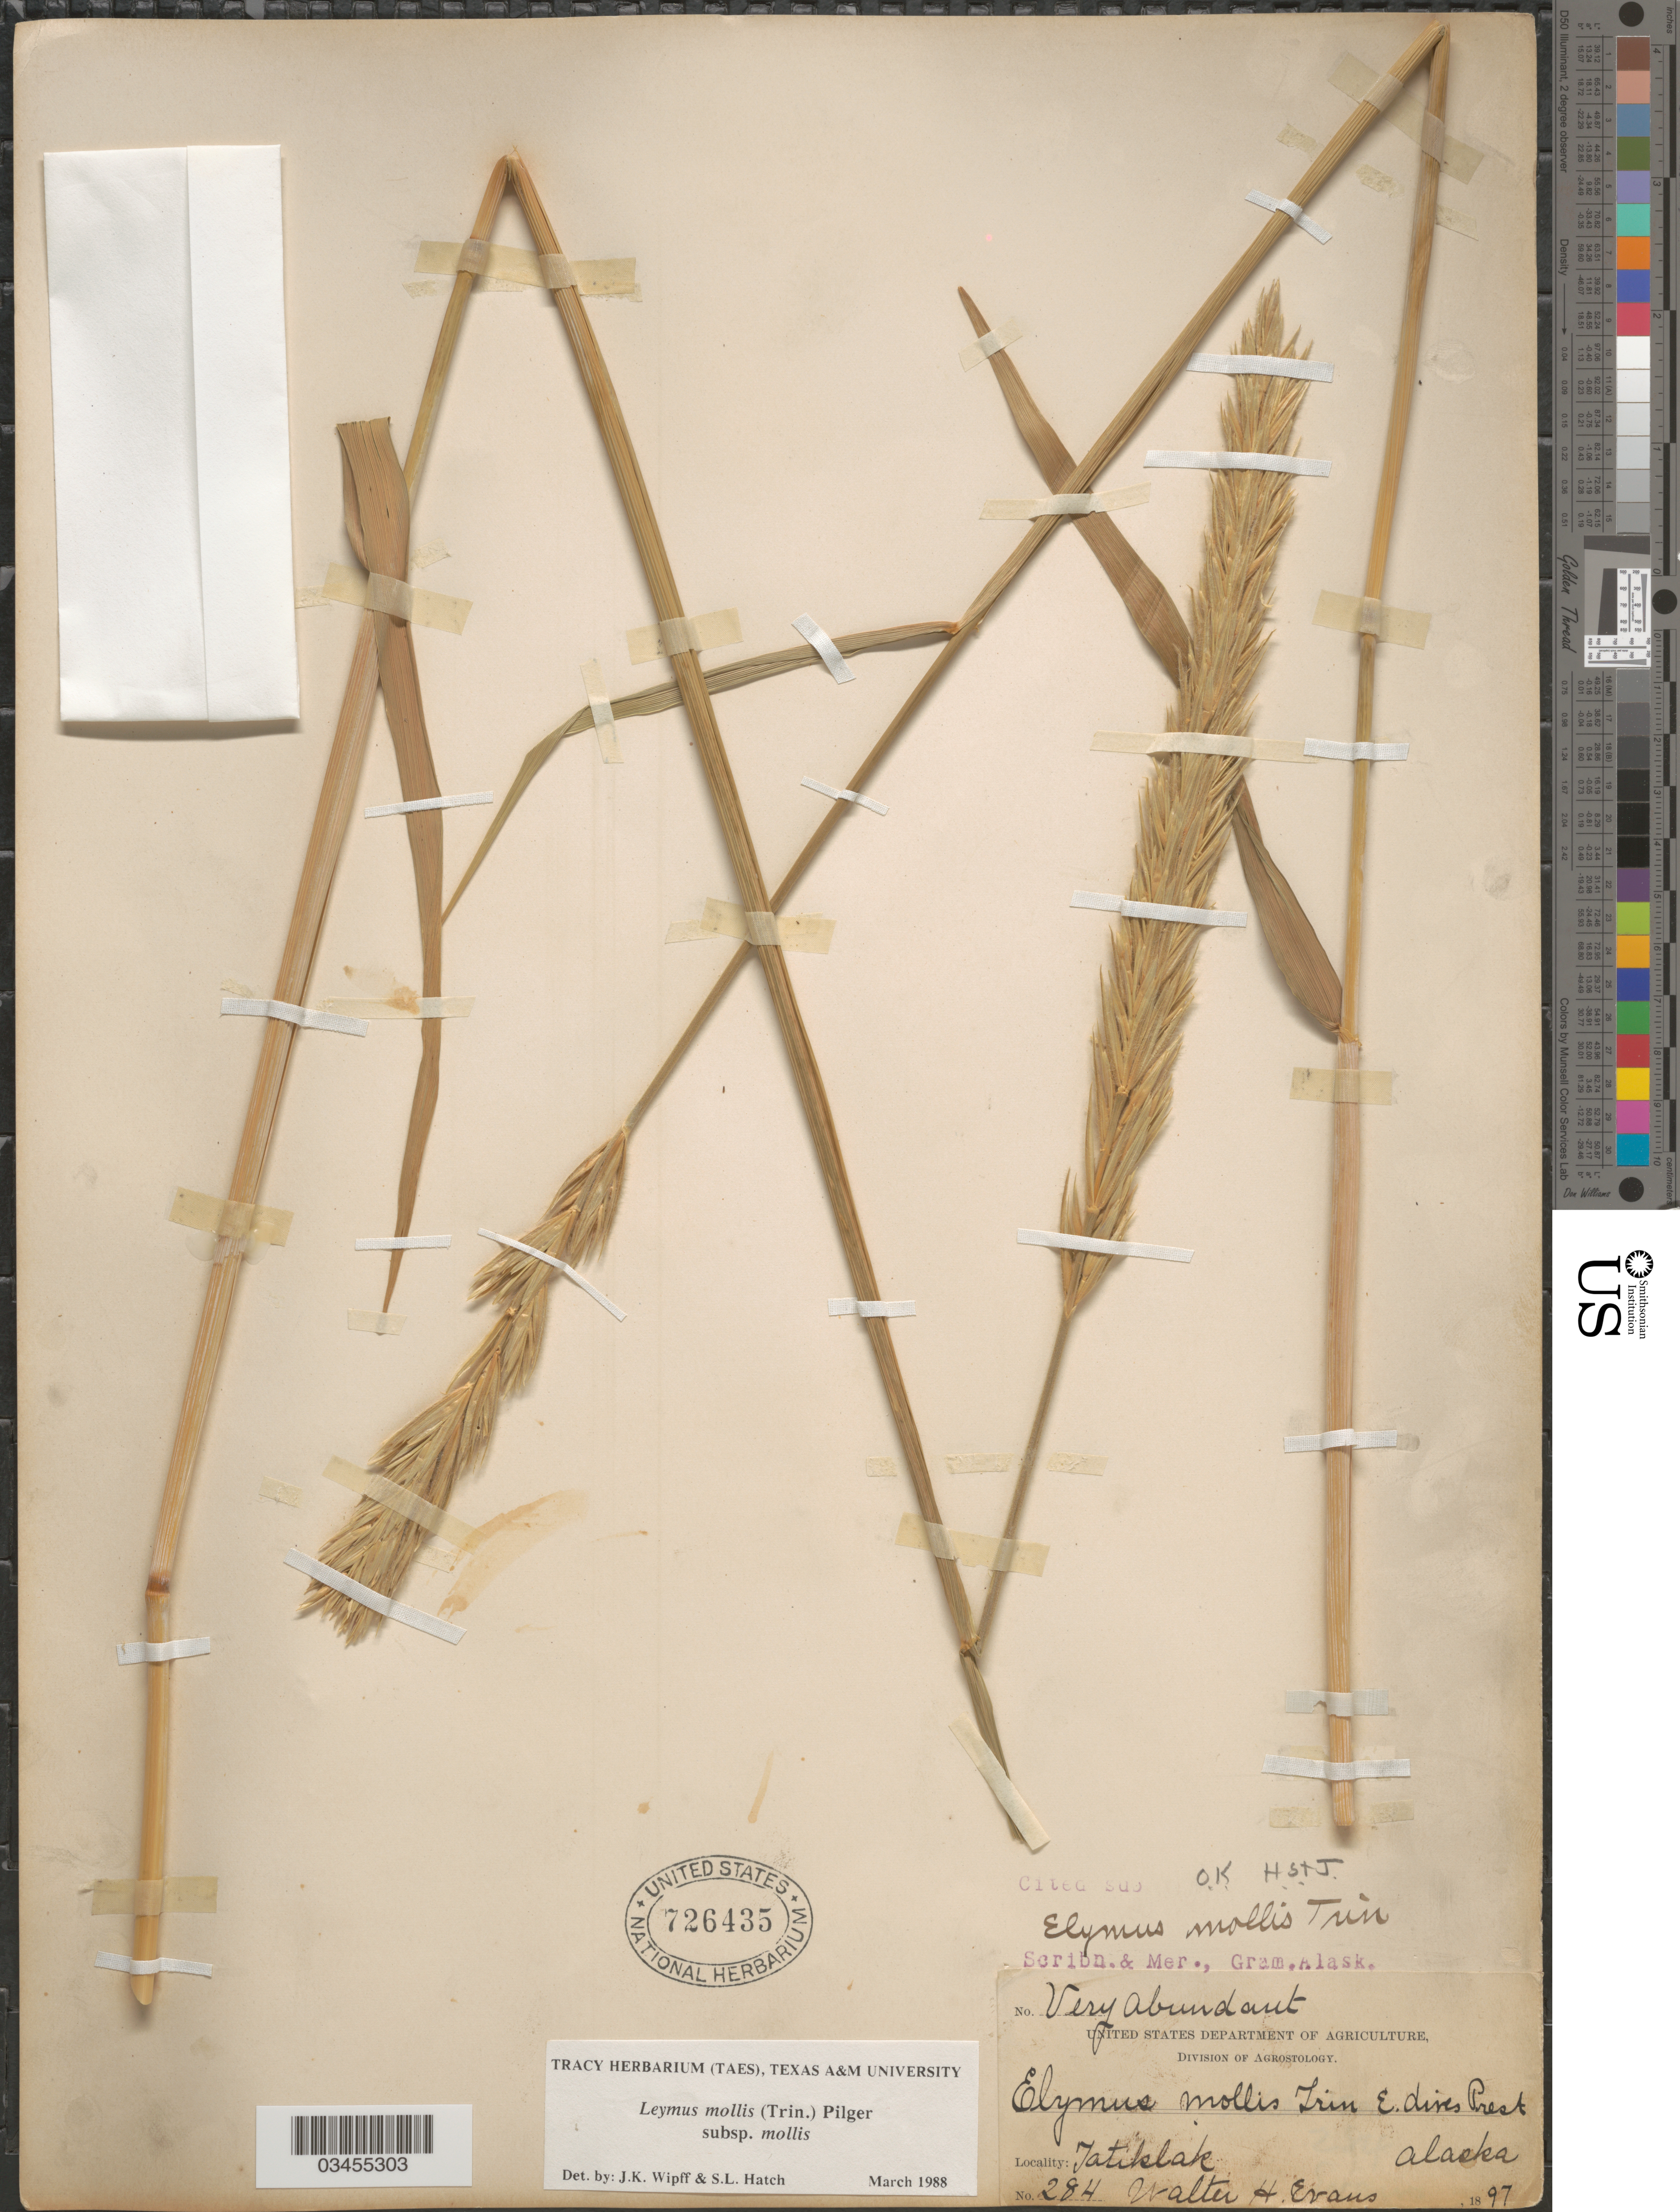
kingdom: Plantae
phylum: Tracheophyta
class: Liliopsida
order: Poales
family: Poaceae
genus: Leymus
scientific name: Leymus mollis subsp. mollis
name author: (Trin.) Pilg.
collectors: W. H. Evans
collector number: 284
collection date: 1897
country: United States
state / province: Alaska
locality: Tatiklak.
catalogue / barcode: US 726435